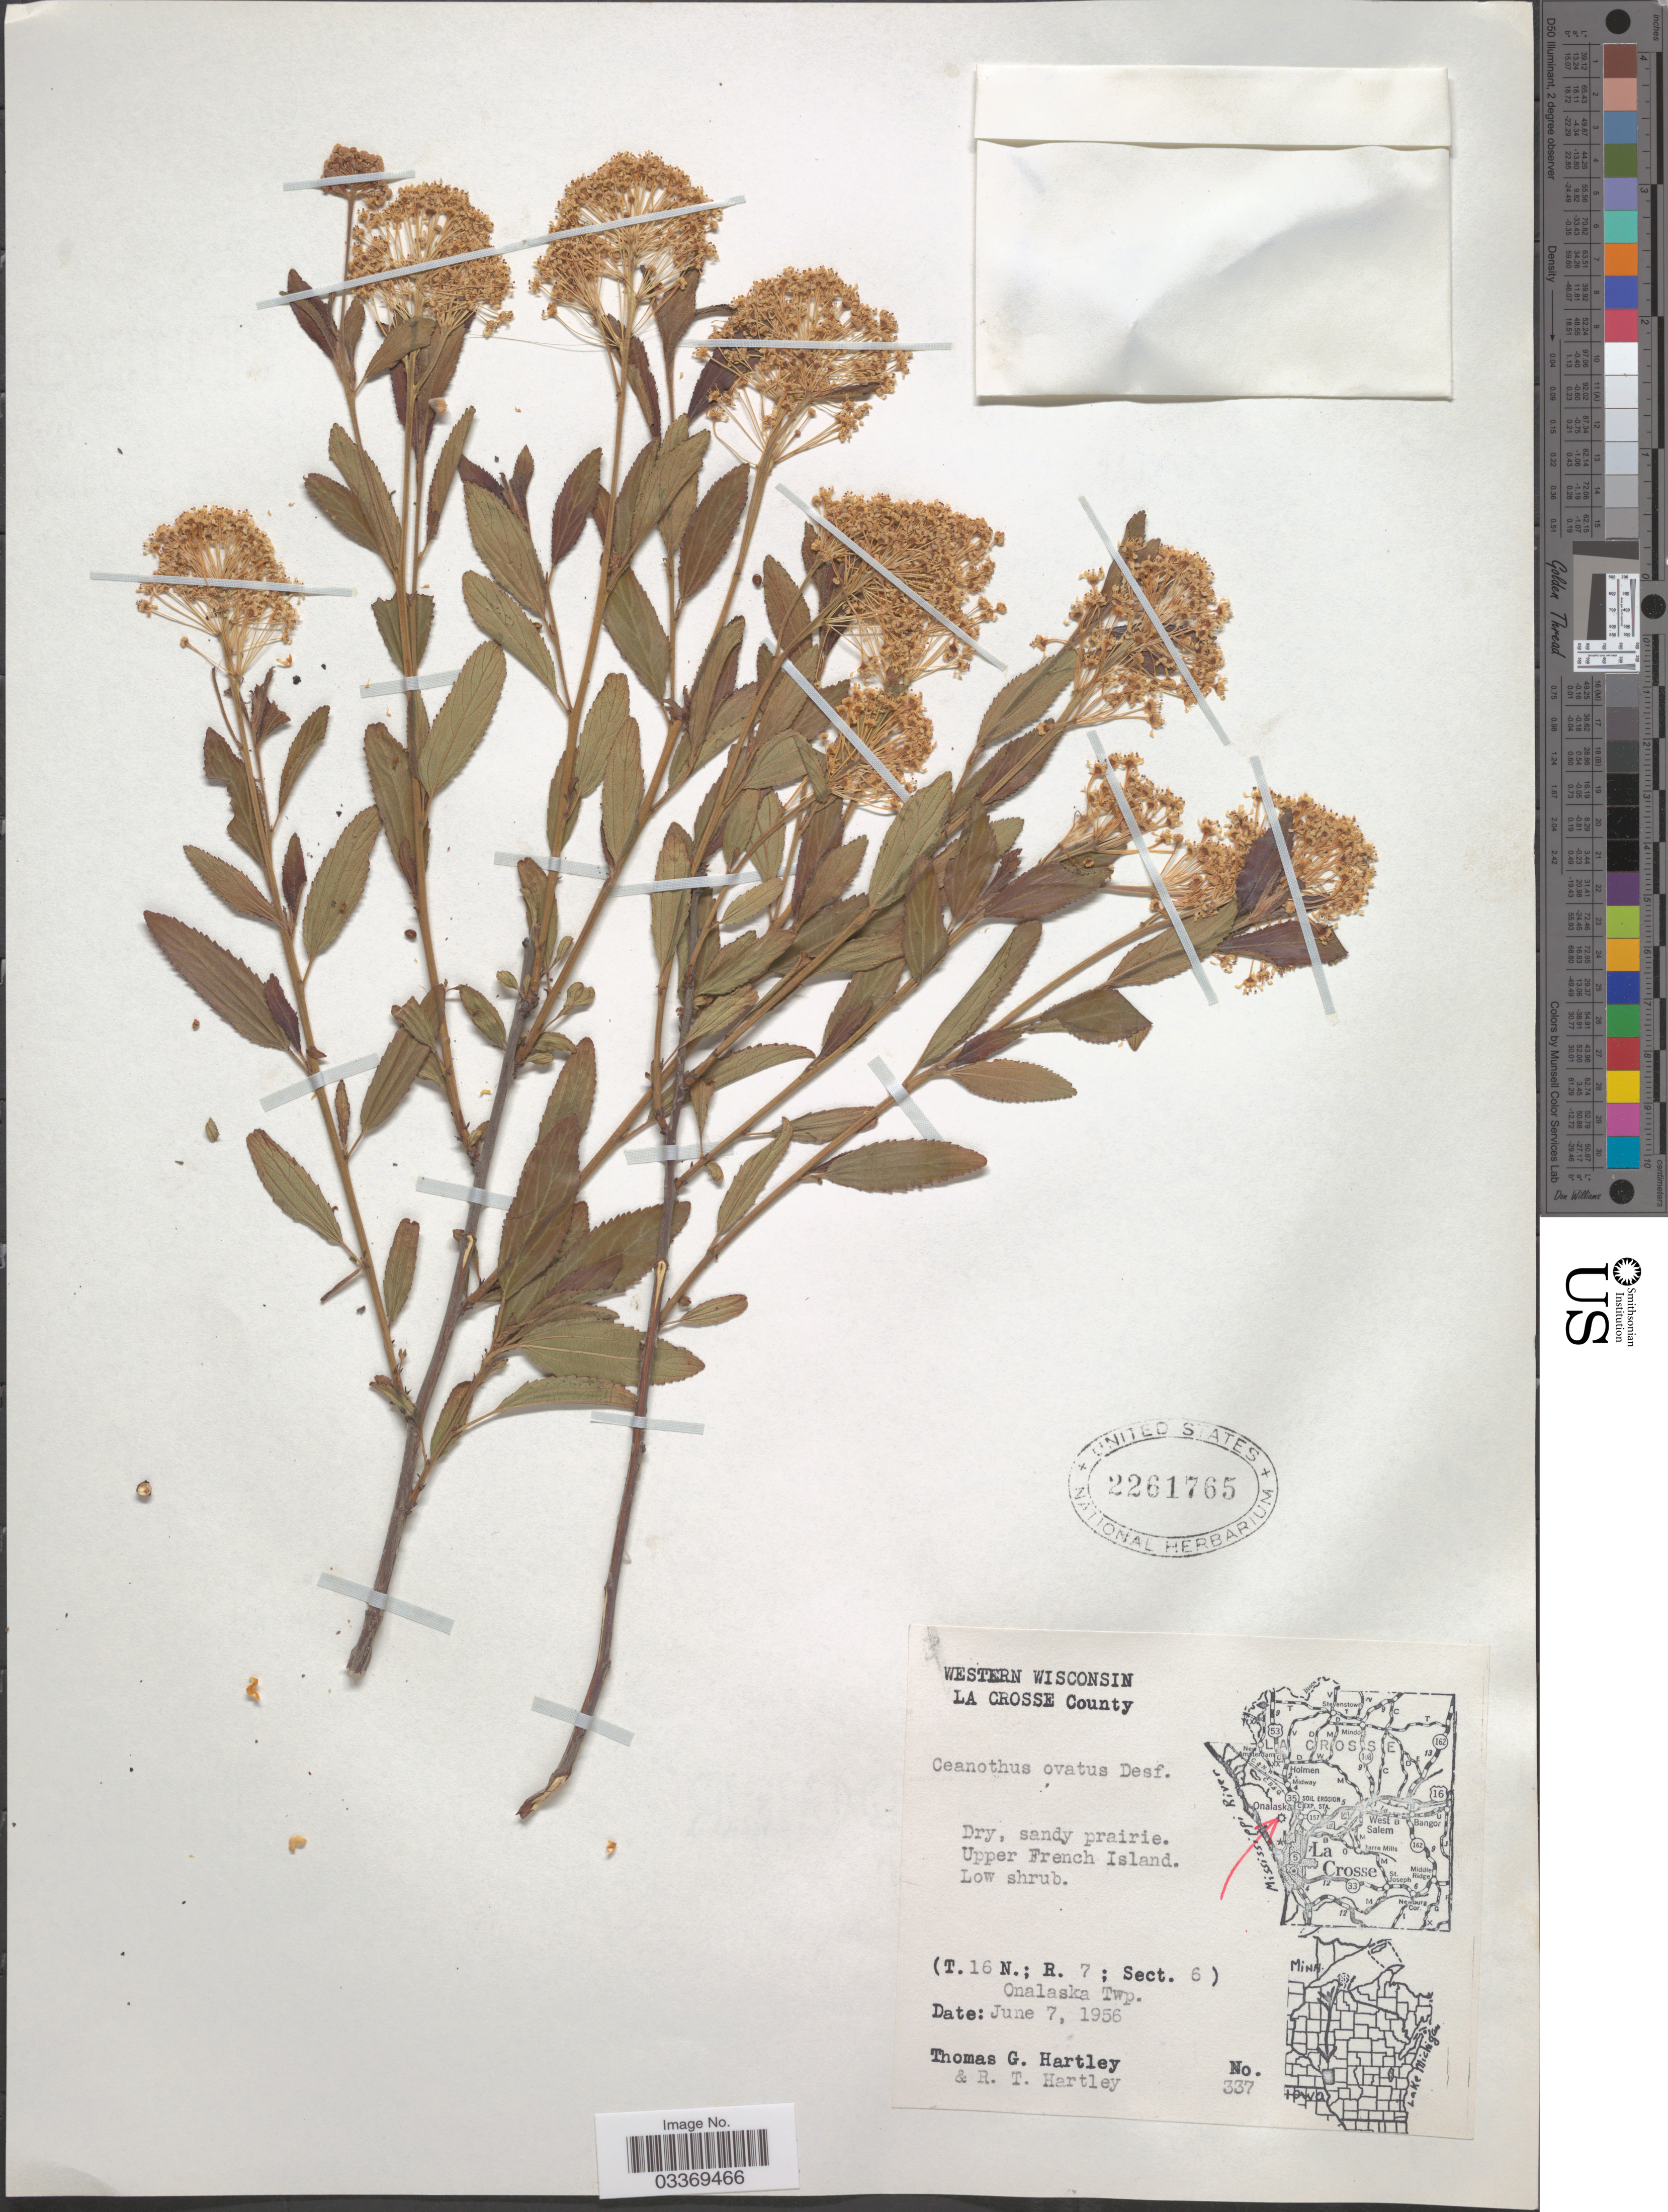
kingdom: Plantae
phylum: Tracheophyta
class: Magnoliopsida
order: Rosales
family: Rhamnaceae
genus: Ceanothus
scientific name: Ceanothus ovatus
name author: Desf.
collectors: T. Hartley & R. T. Hartley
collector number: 337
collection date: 1956-06-07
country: United States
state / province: Wisconsin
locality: Western Wisconsin. La Crosse County. Upper French Island. (T.16 N.; R. 7; Sect. 6). Onalaska Twp.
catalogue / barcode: US 2261765